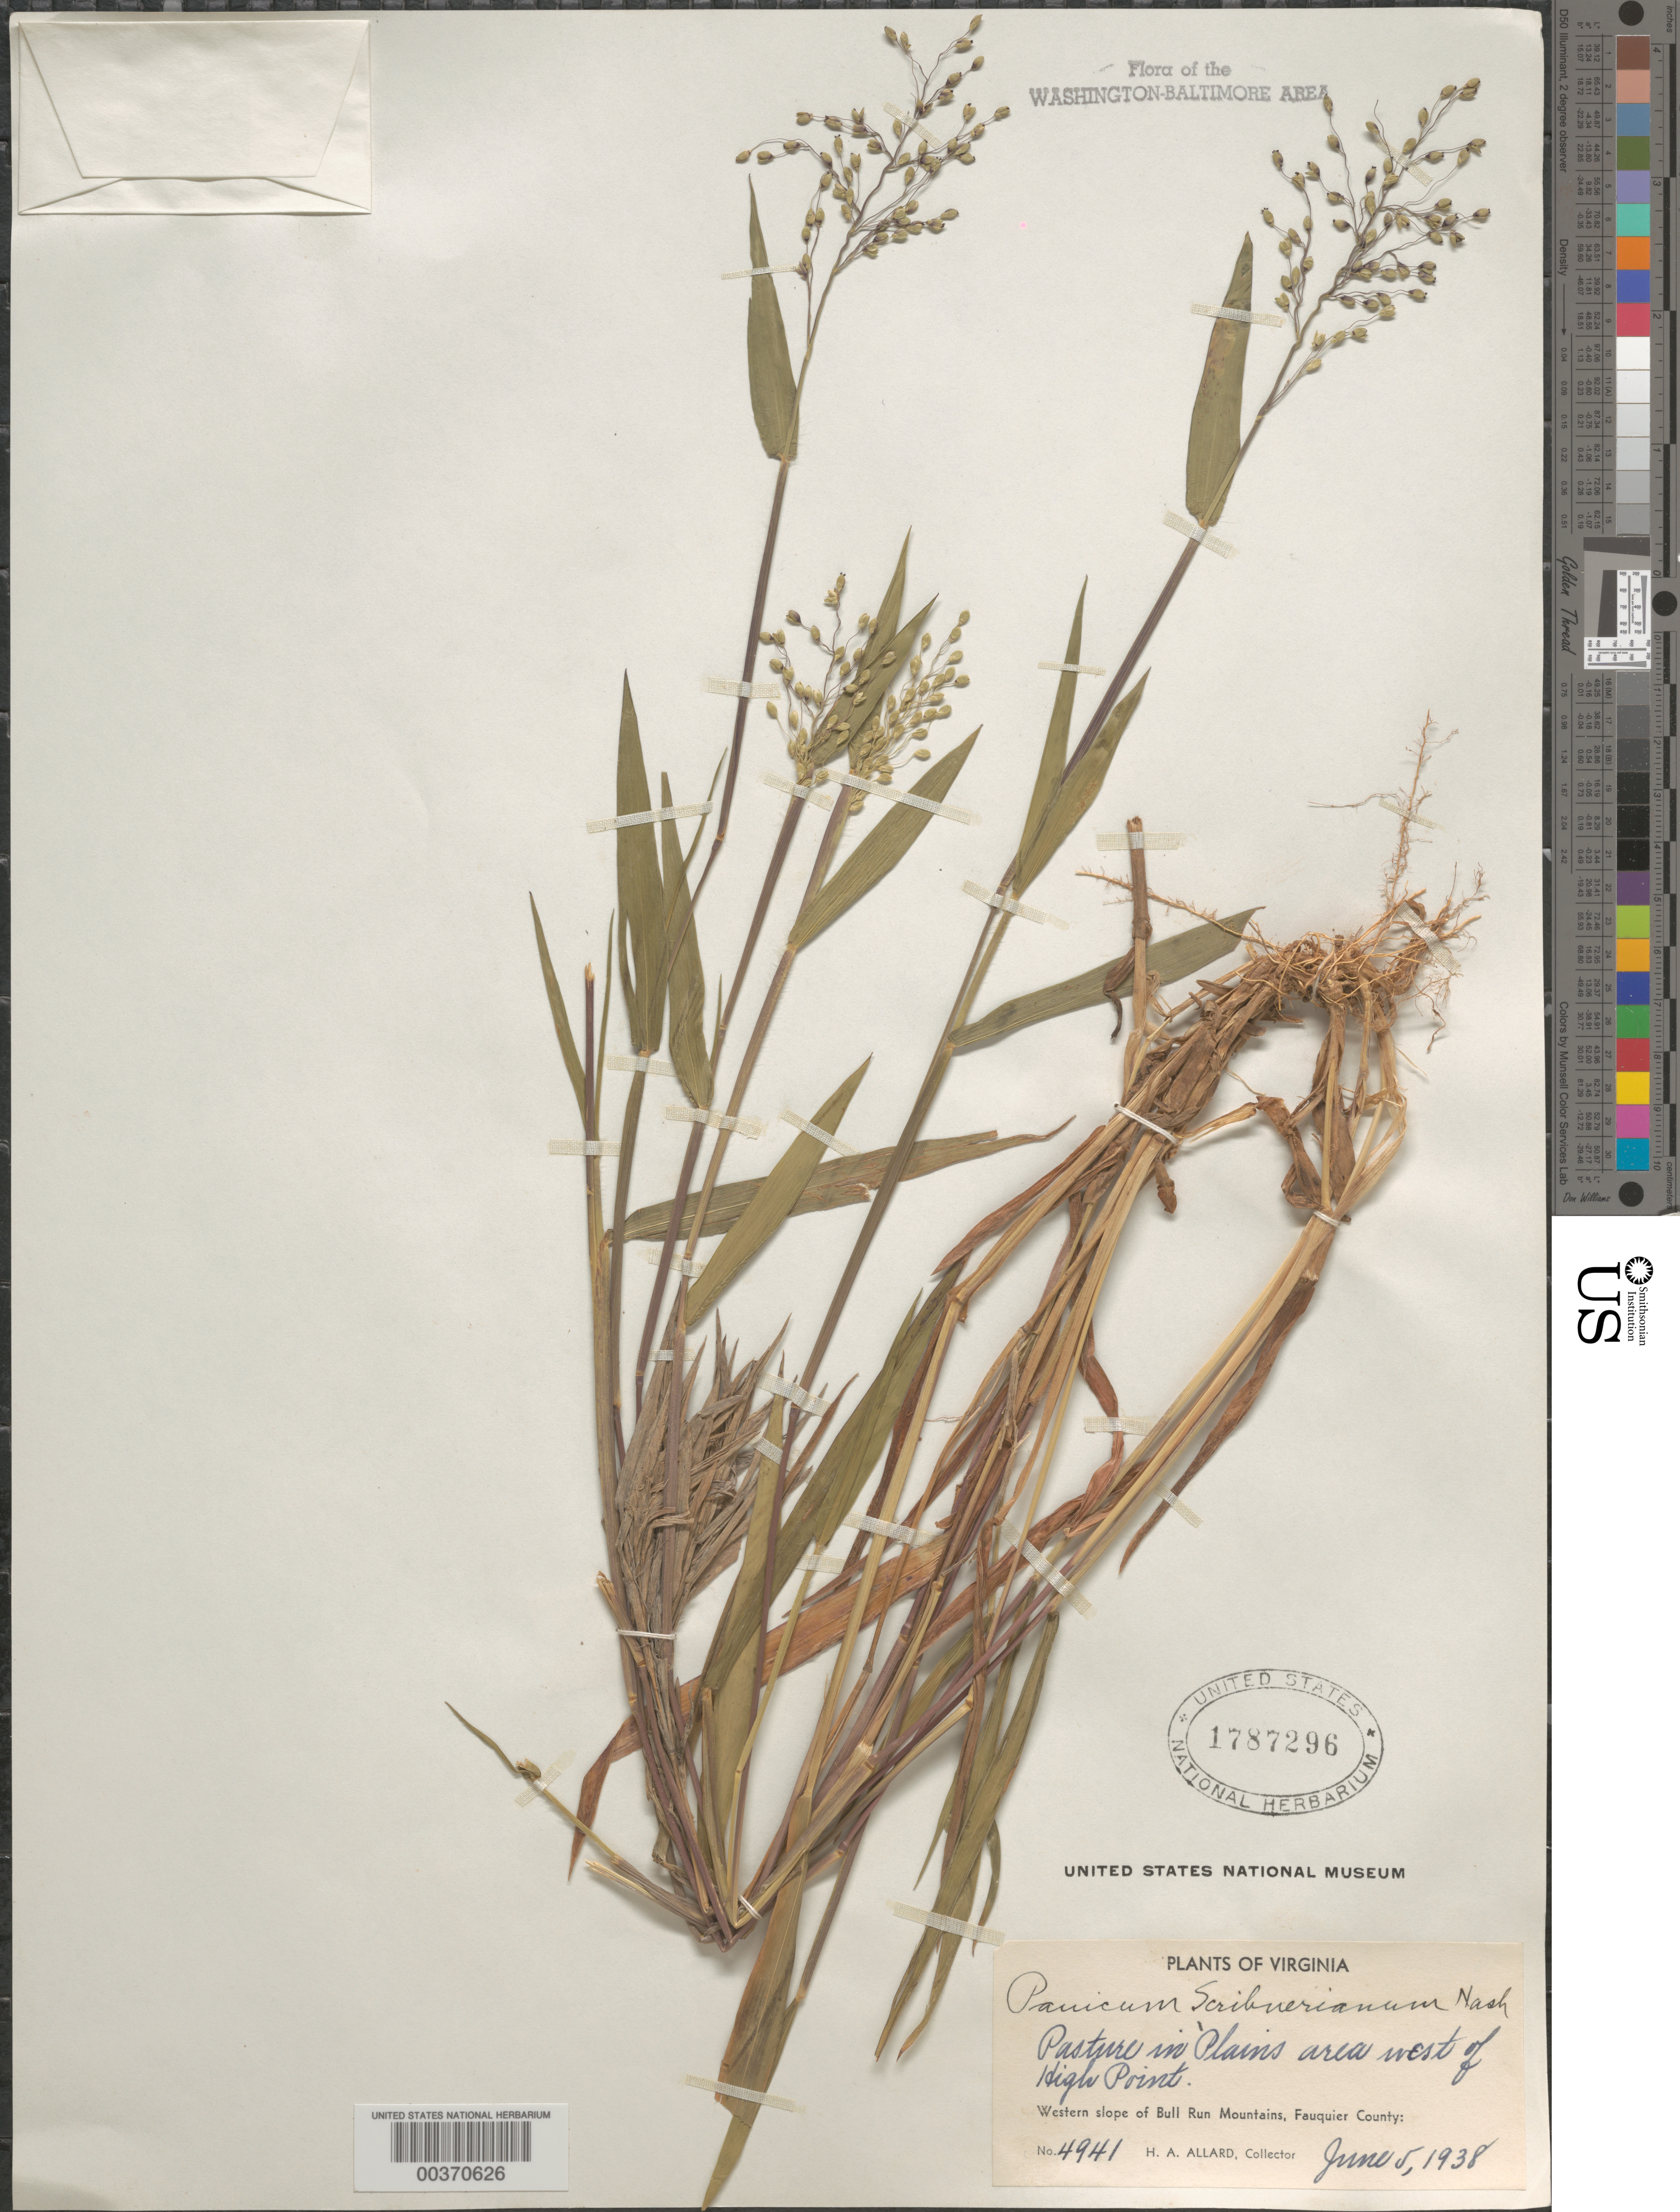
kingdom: Plantae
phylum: Tracheophyta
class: Liliopsida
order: Poales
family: Poaceae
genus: Dichanthelium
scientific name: Dichanthelium oligosanthes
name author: (Schult.) Gould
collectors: H. A. Allard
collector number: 4941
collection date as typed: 05 Jun 1938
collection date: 1938-06-05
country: United States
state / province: Virginia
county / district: Fauquier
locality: West of High Point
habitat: Pasture in plains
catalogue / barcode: US 1787296